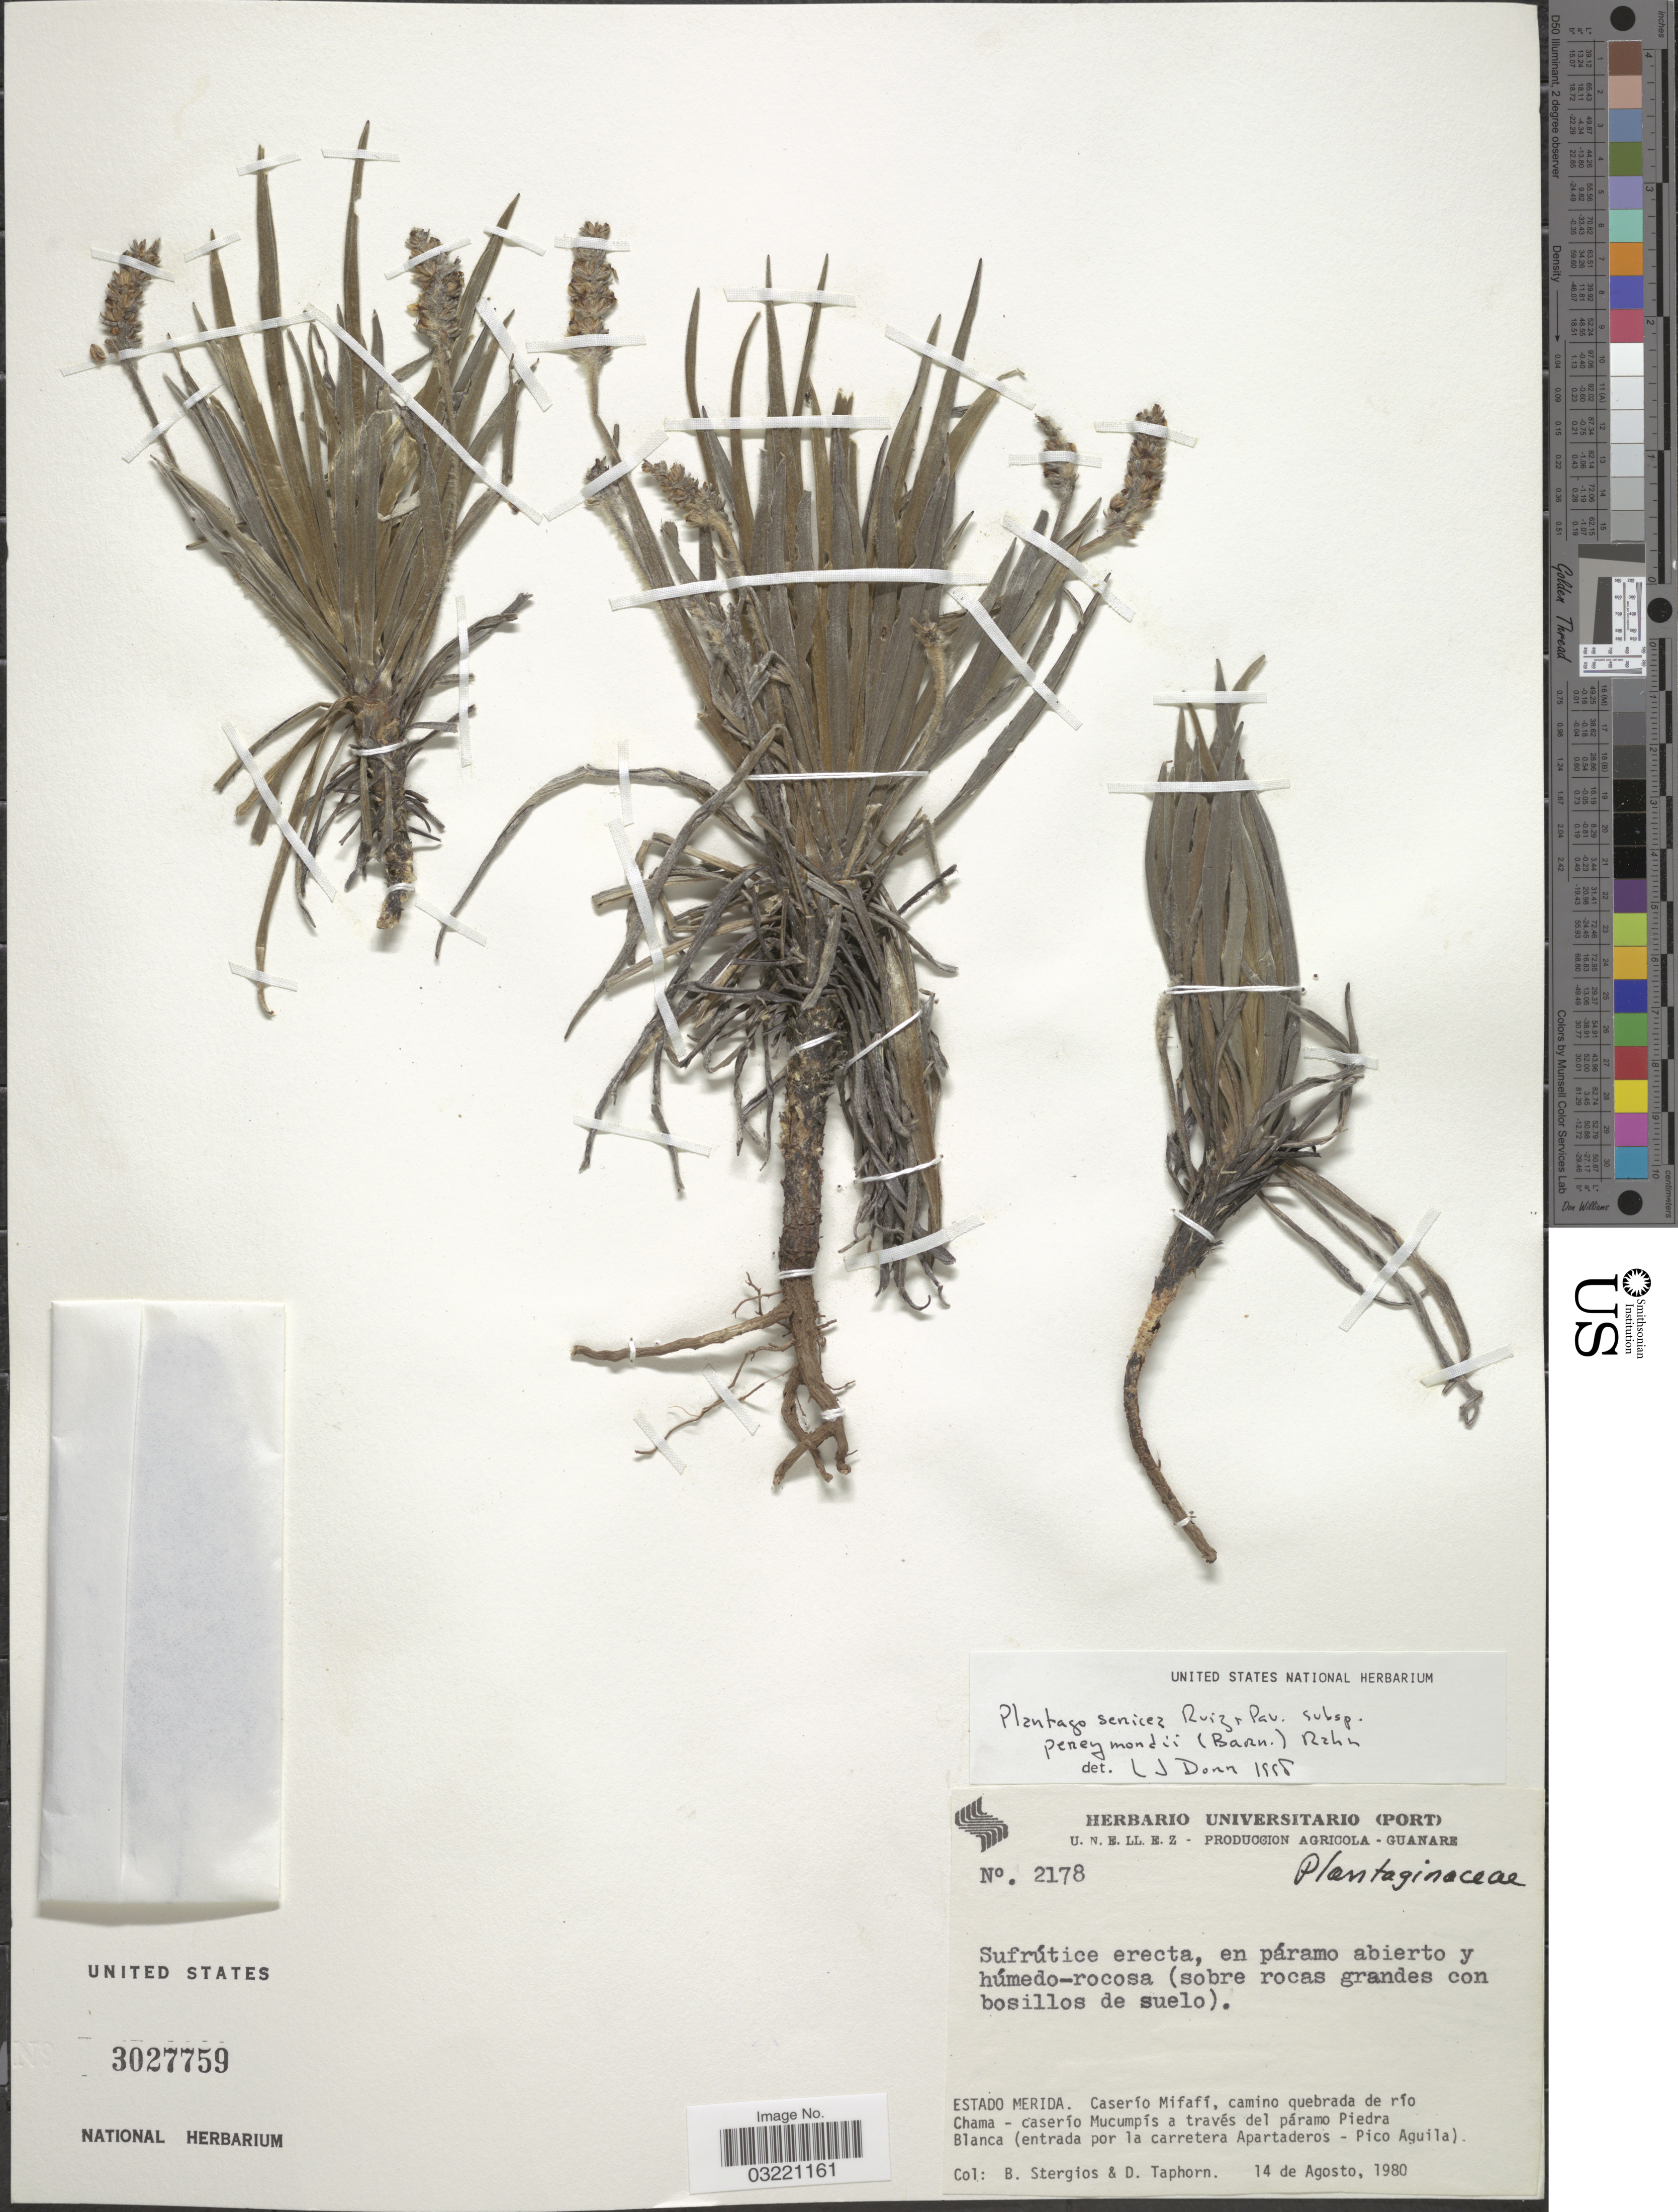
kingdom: Plantae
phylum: Tracheophyta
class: Magnoliopsida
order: Lamiales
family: Plantaginaceae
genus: Plantago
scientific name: Plantago sericea subsp. perrymondii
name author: (Barnéoud) Rahn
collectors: B. G. Stergios & D. Taphorn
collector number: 2178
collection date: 1980-08-14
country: Venezuela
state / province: Mérida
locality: Caserío Mifafí, camino quebrada de río Chama - caserío Mucumpís a través del páramo Piedra Blanca (entrada por la carretera Apartaderos - Pico Aguila).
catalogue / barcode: US 3027759